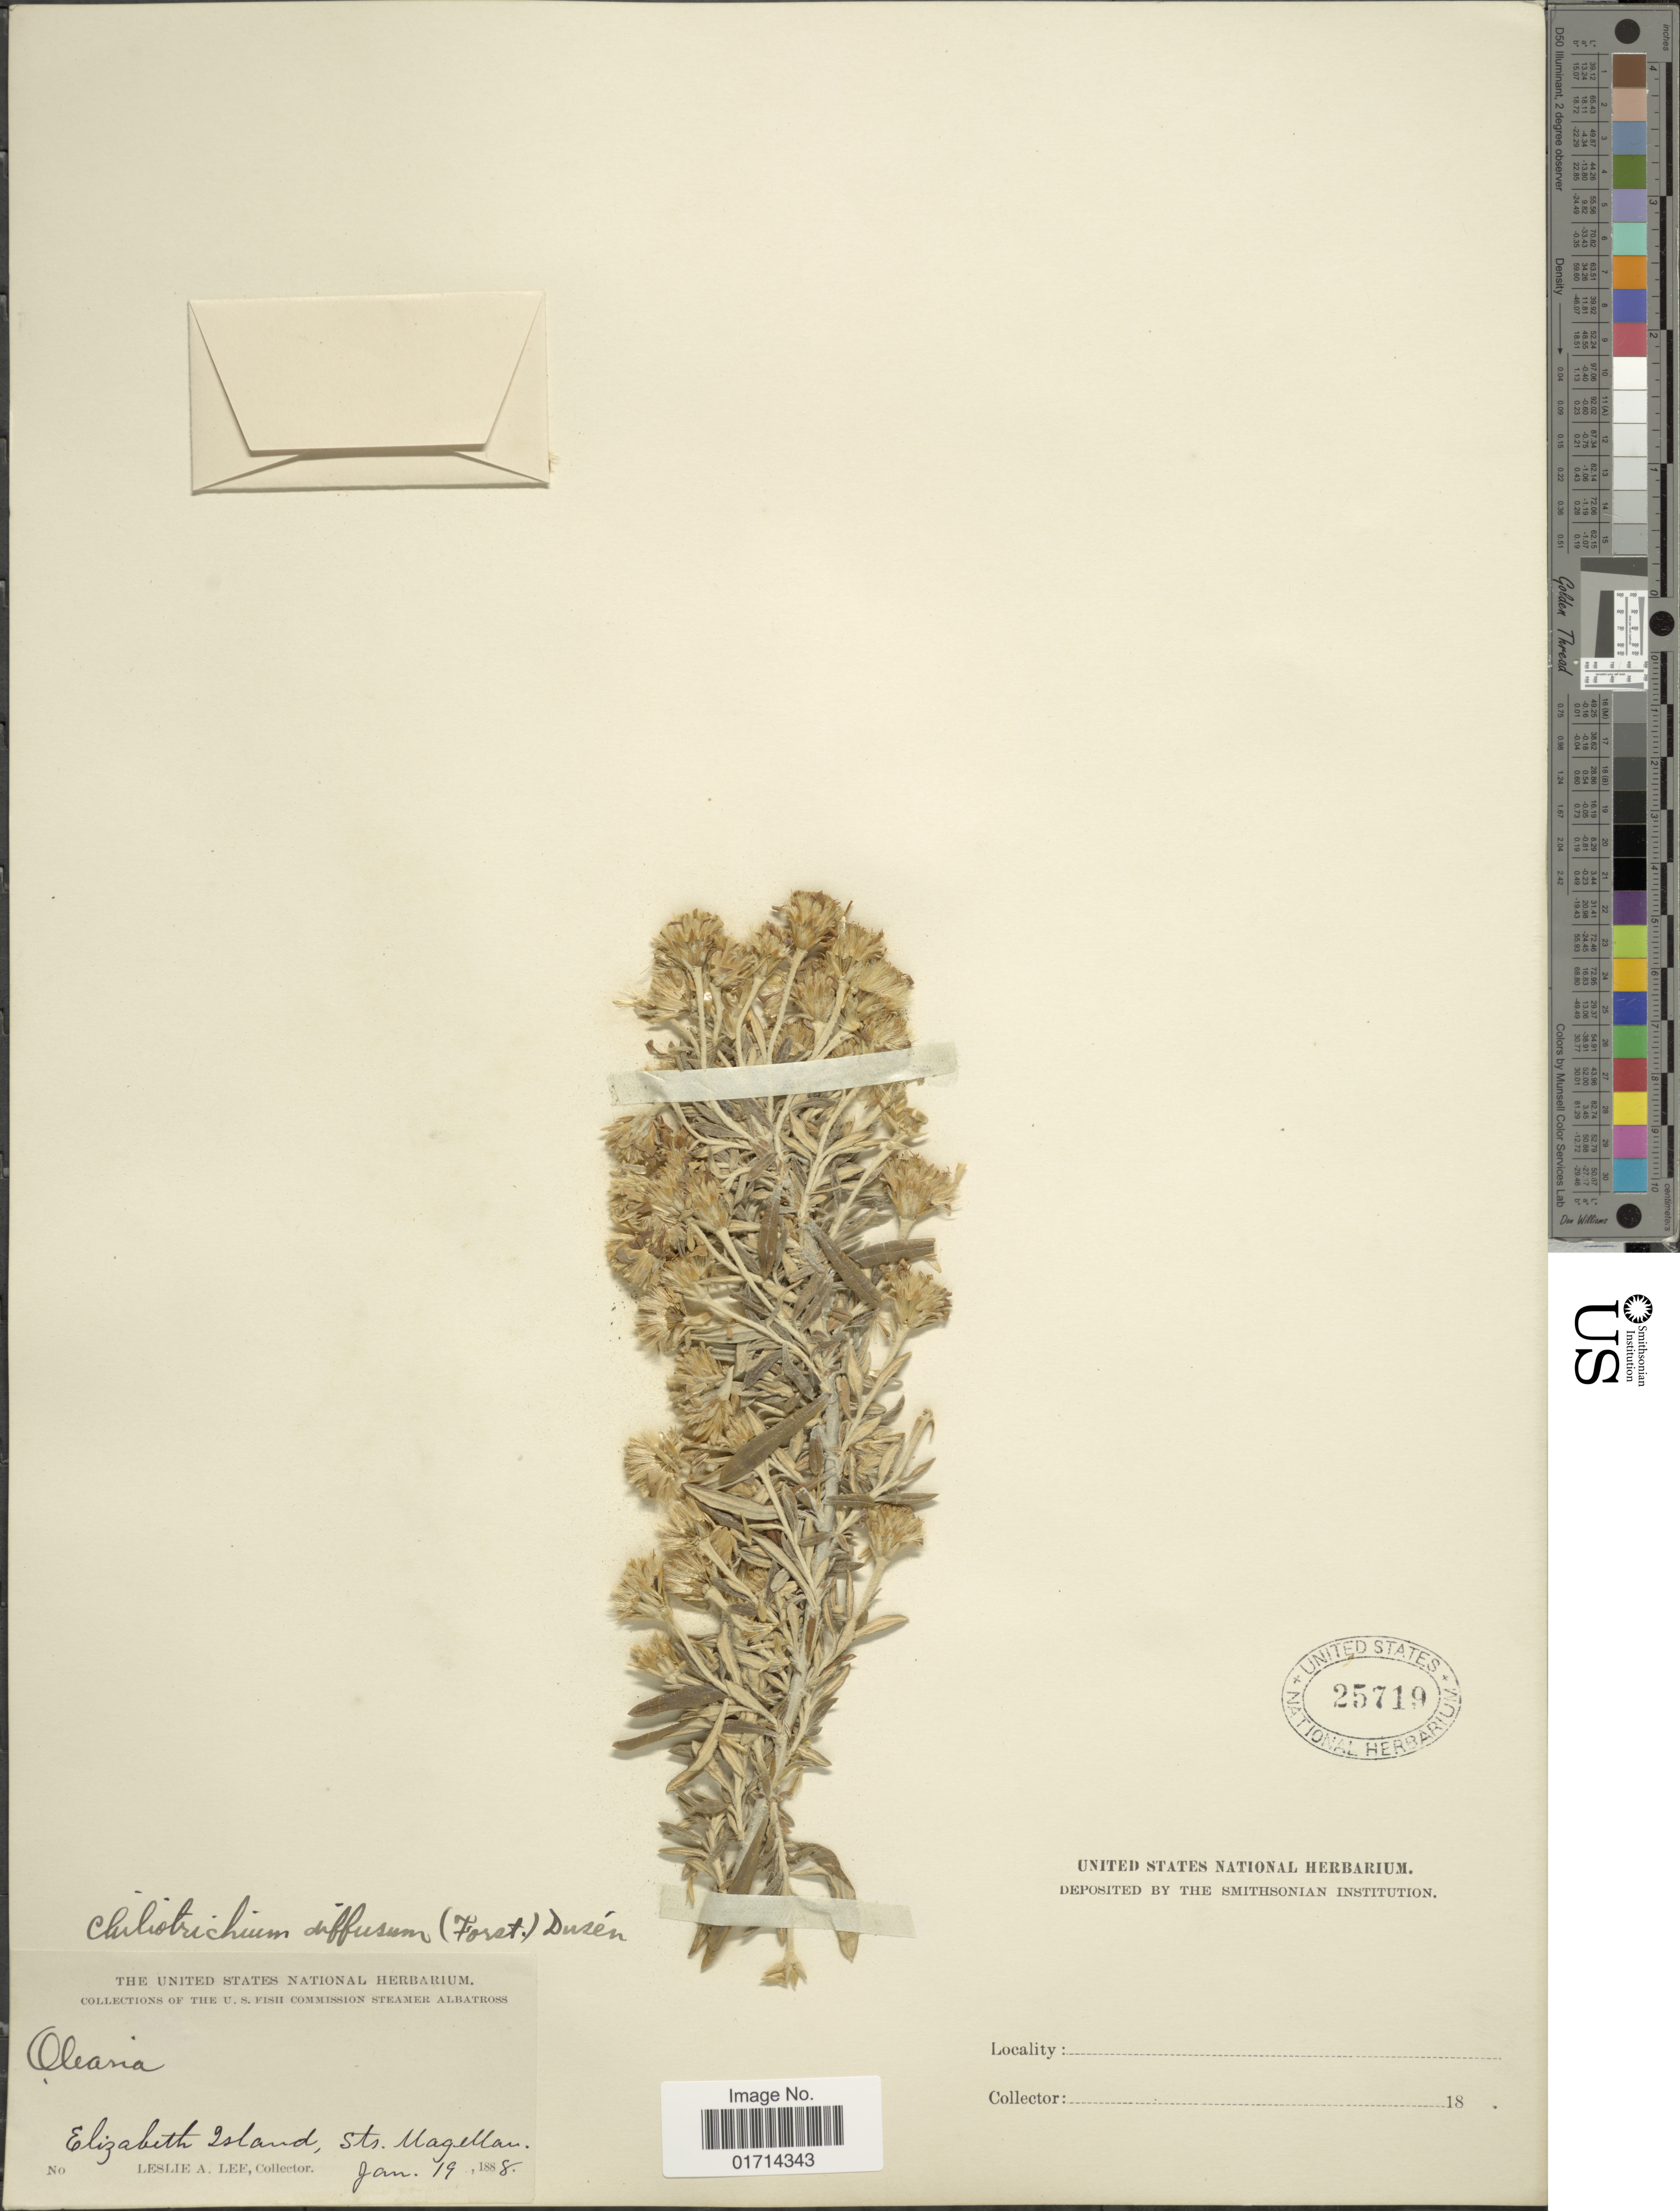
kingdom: Plantae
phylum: Tracheophyta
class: Magnoliopsida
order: Asterales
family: Asteraceae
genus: Chiliotrichum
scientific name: Chiliotrichum diffusum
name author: (G. Forst.) Kuntze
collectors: L. Lee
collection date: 1888-01-19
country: Chile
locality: Elizabeth Island, St. Magellan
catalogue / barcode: US 25719